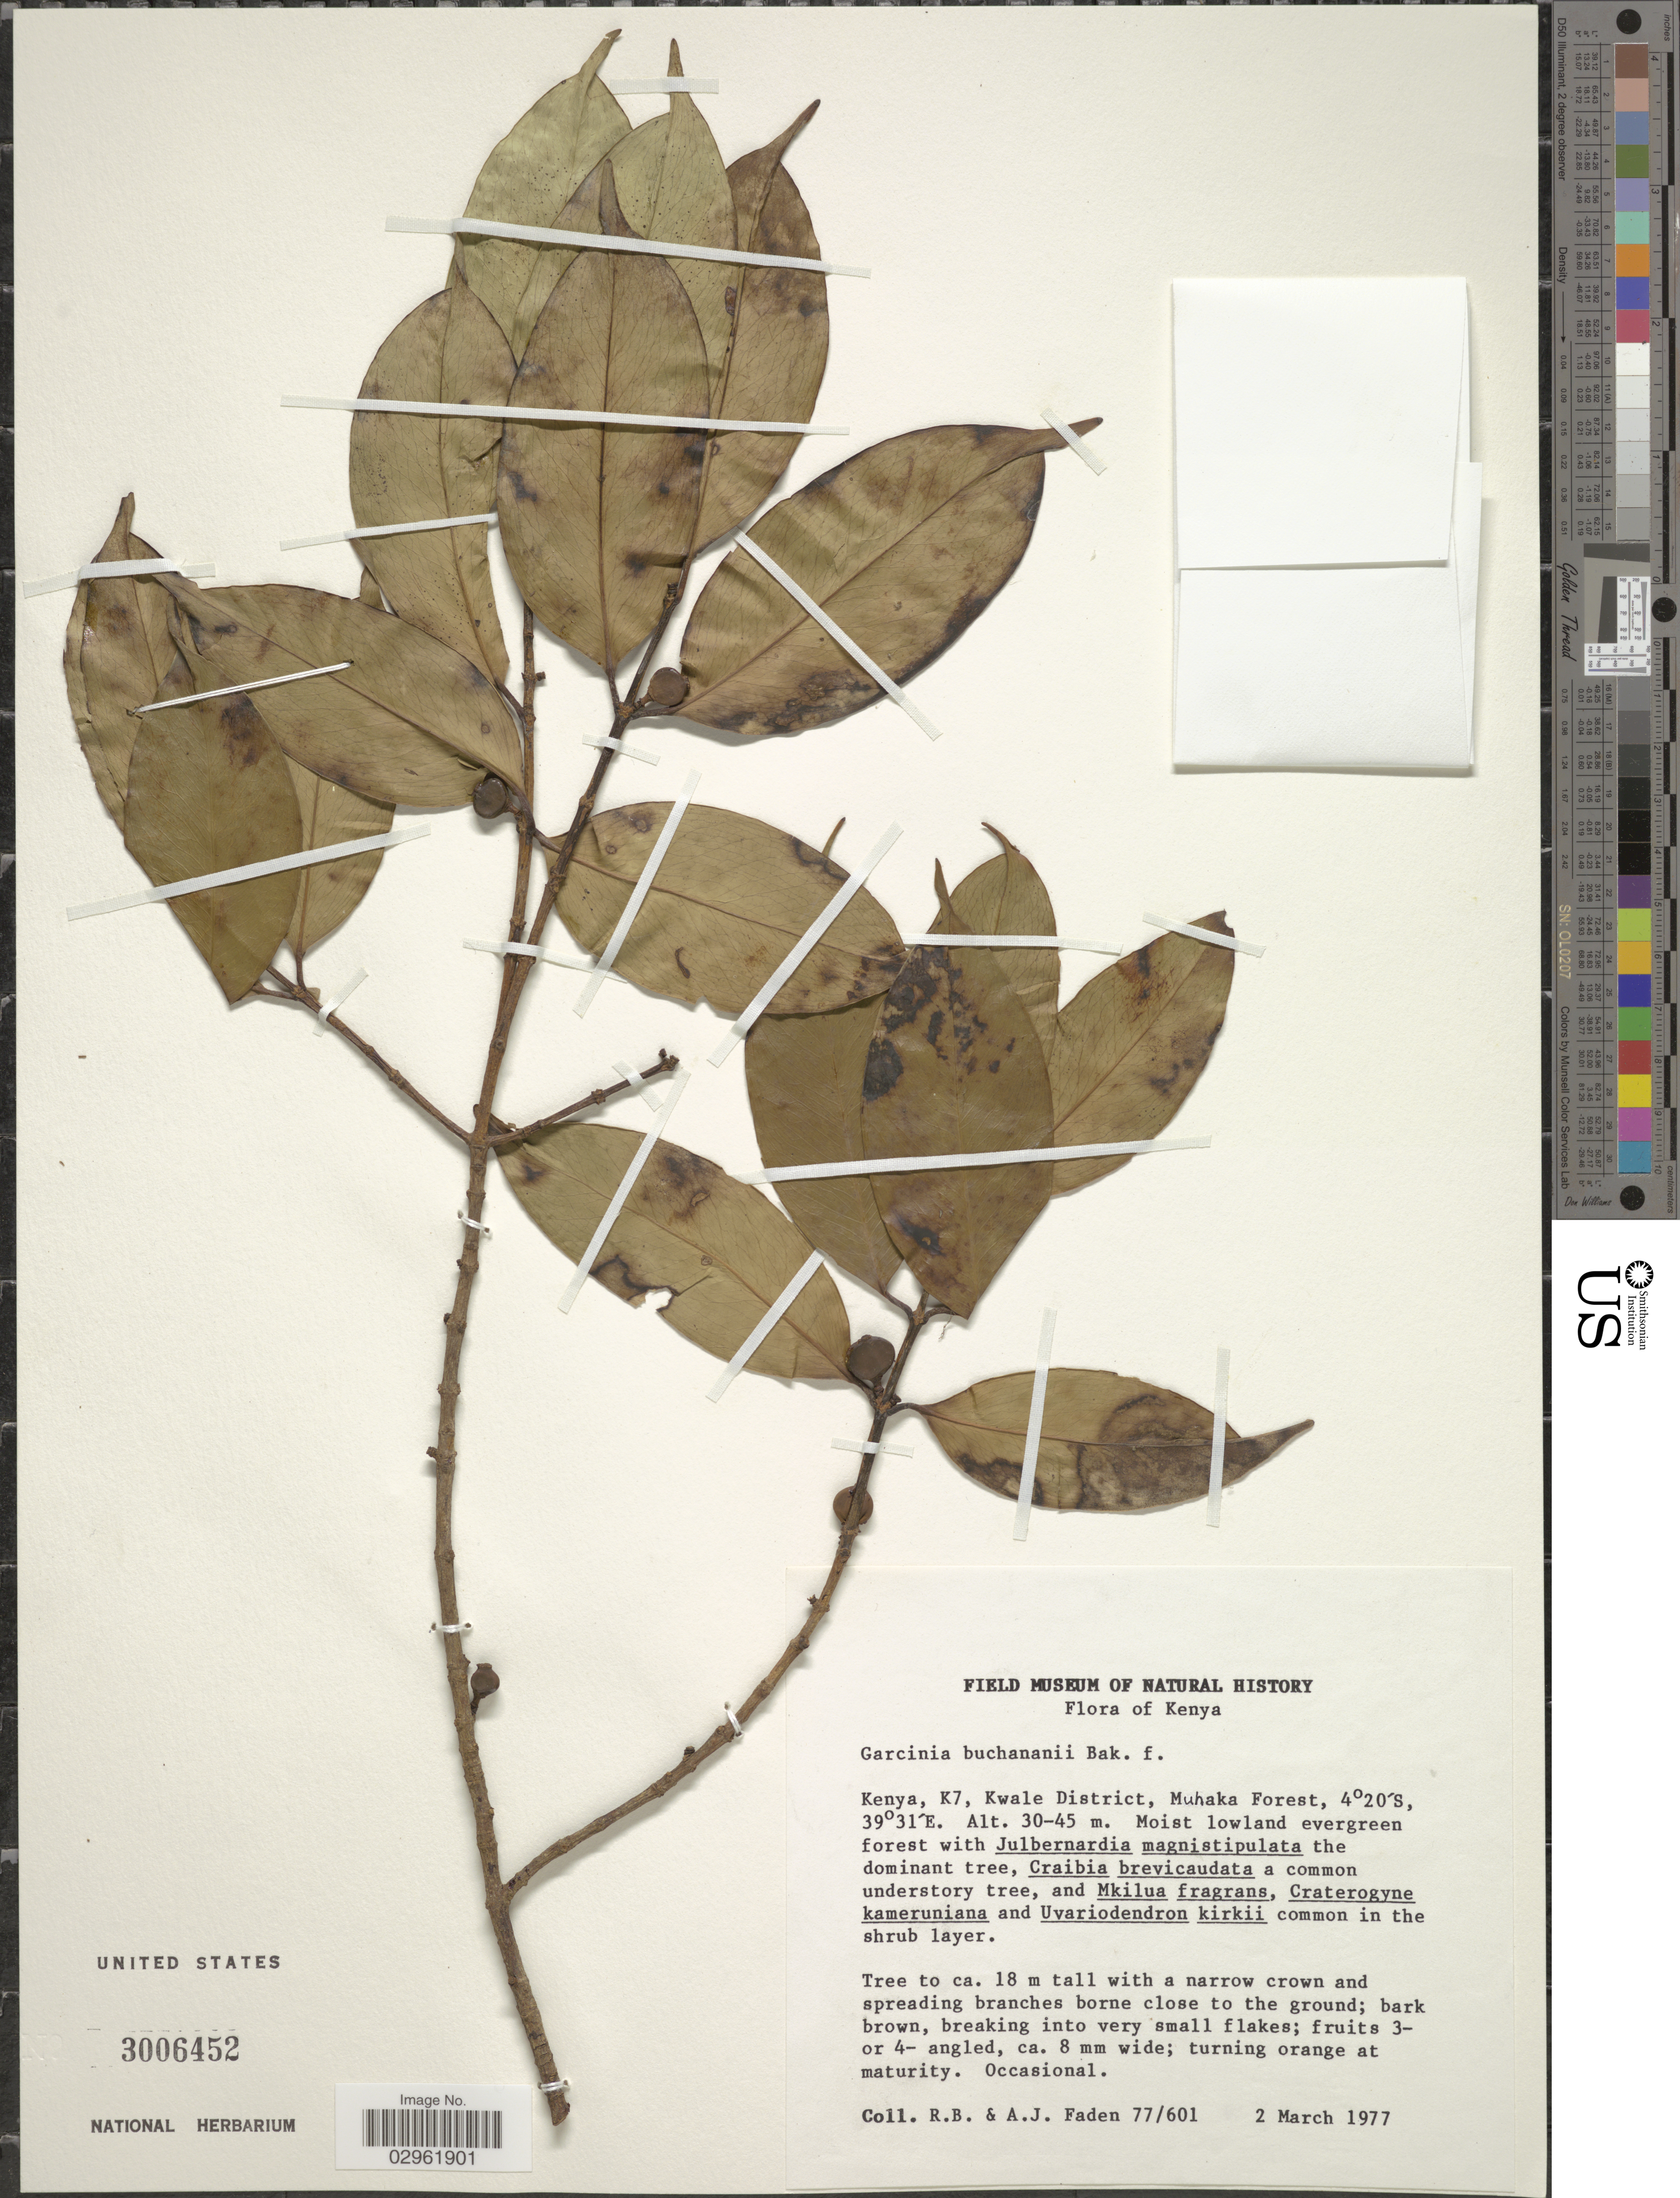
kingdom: Plantae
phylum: Tracheophyta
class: Magnoliopsida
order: Malpighiales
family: Clusiaceae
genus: Garcinia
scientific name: Garcinia buchananii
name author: Baker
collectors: R. B. Faden & A. J. Faden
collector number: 77/601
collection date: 1977-03-02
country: Kenya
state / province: Kwale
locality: Kenya, K7, Kwale District, Muhaka Forest.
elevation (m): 30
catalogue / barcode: US 3006452